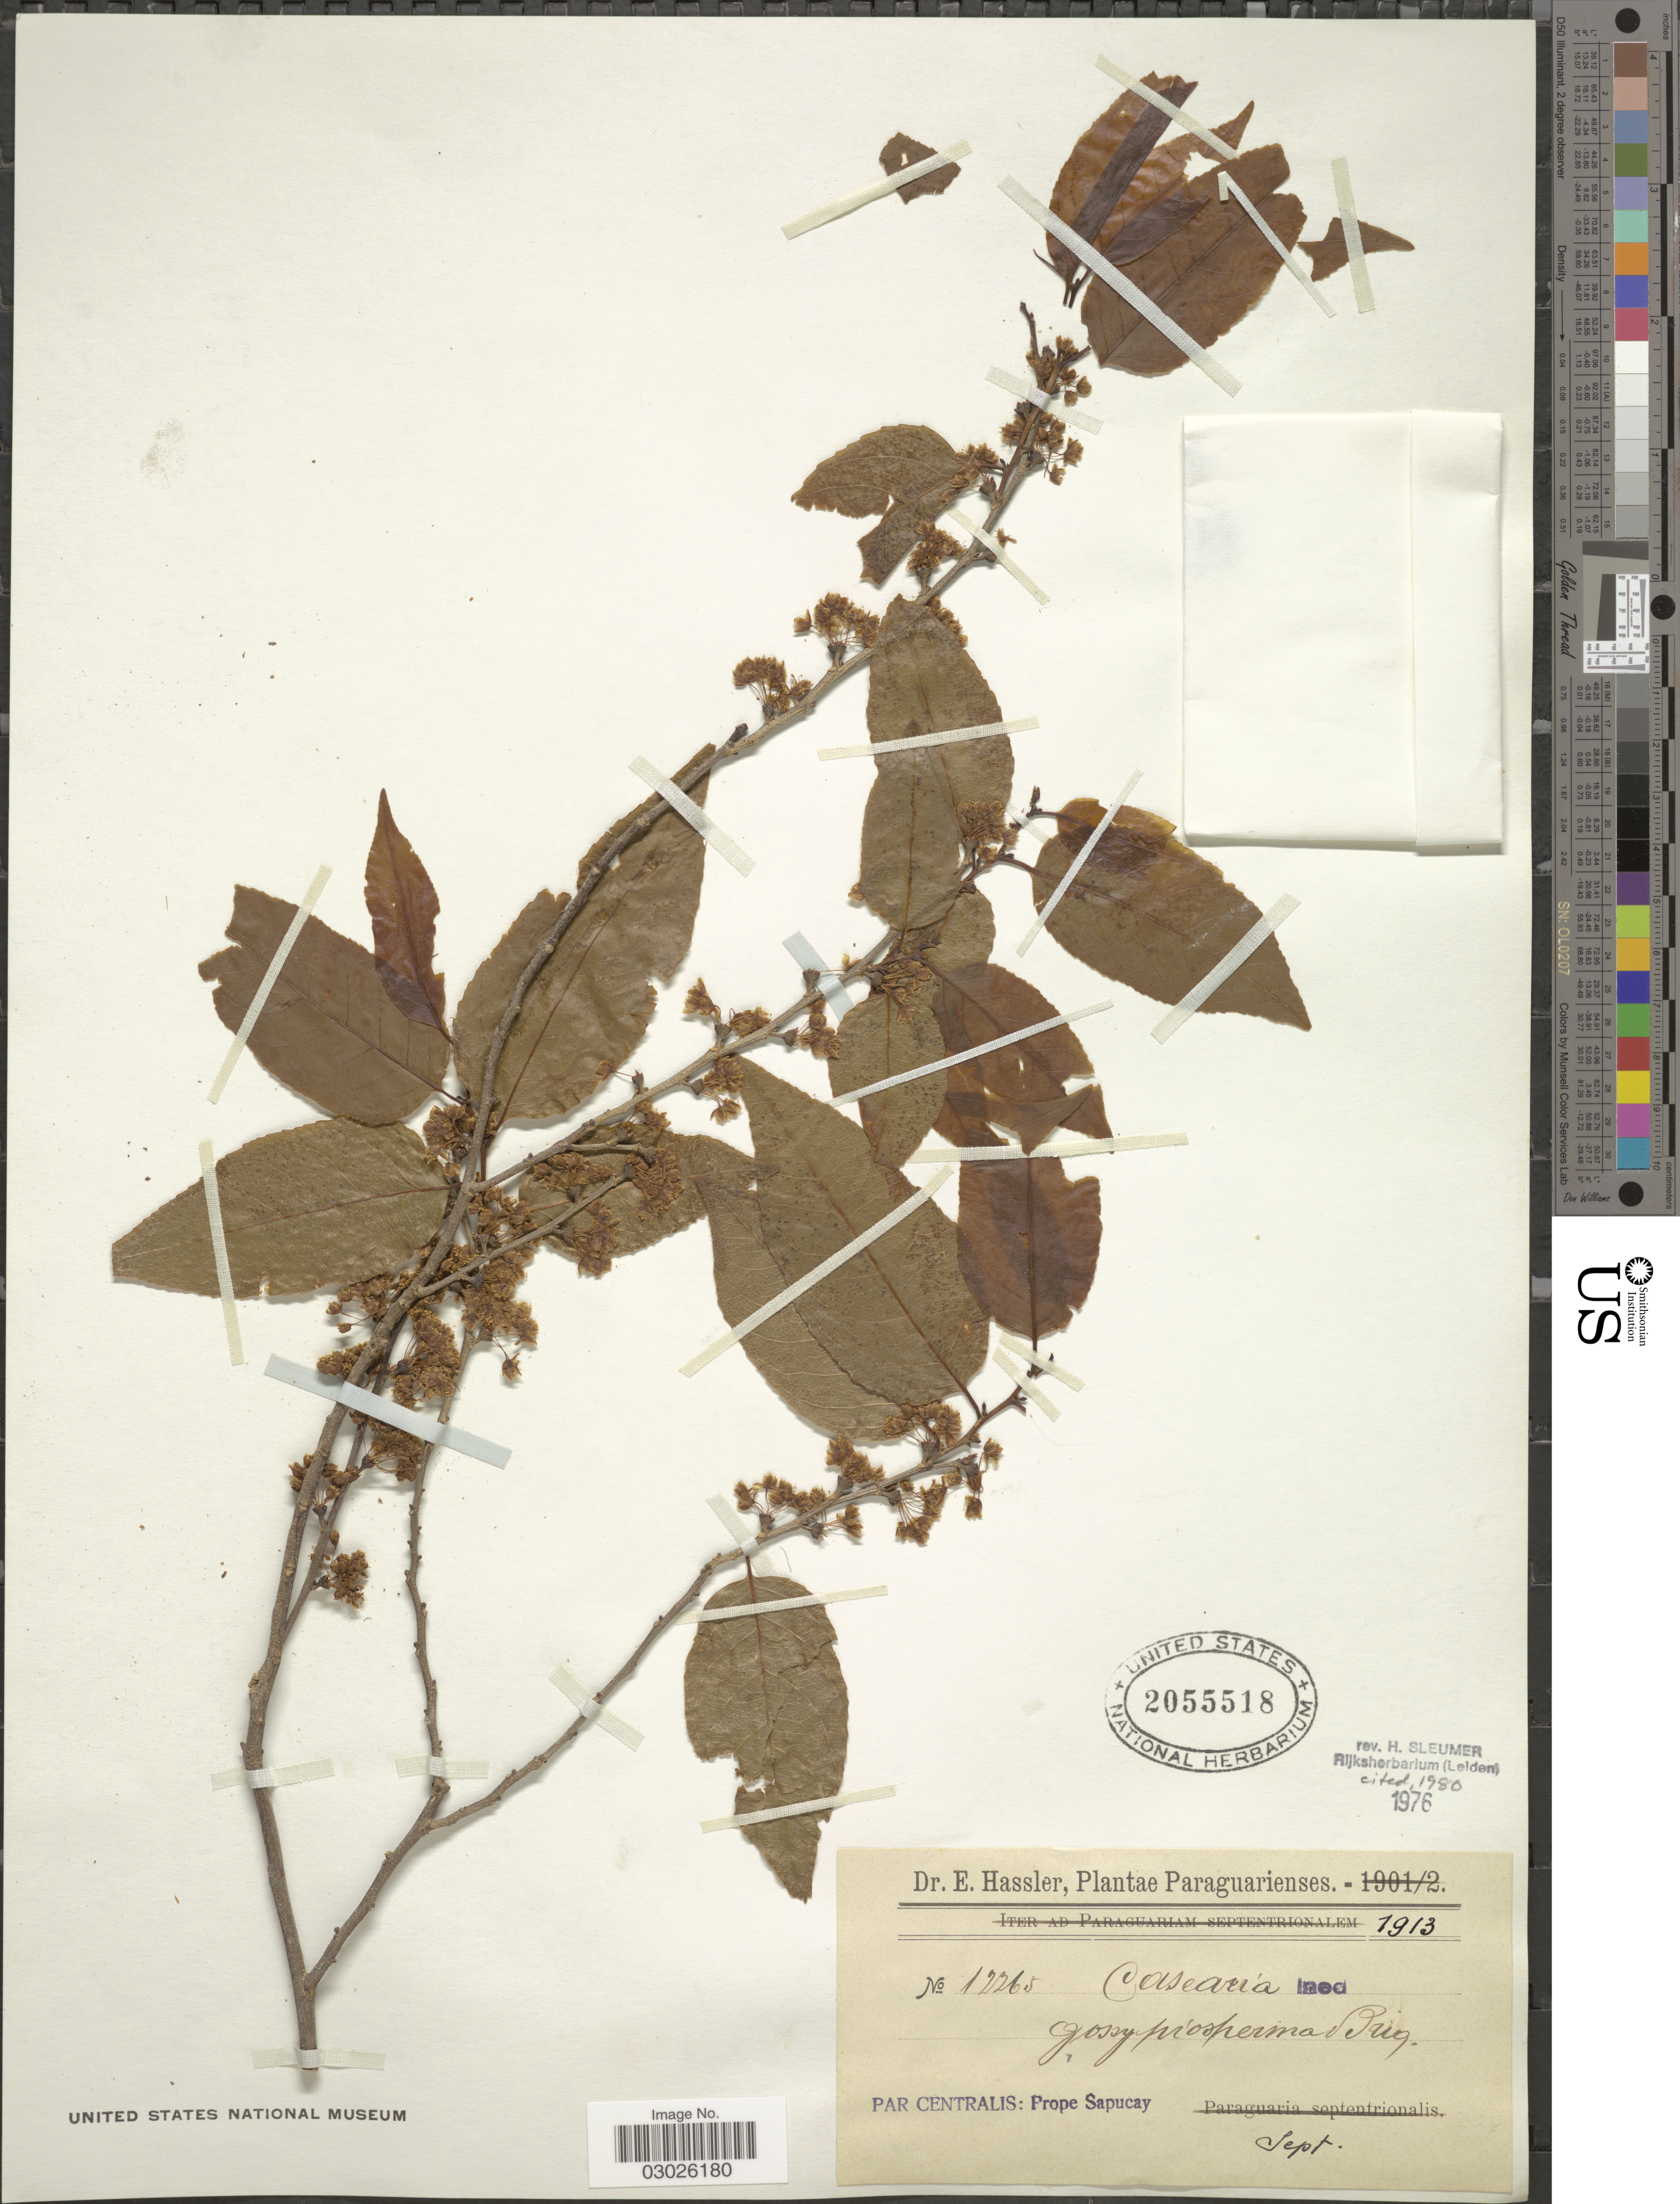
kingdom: Plantae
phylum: Tracheophyta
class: Magnoliopsida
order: Malpighiales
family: Salicaceae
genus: Casearia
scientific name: Casearia gossypiosperma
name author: Briq.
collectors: E. Hassler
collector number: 12265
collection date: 1913-09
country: Paraguay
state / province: Central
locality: Par Centralis: Prope Sapucay.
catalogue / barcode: US 2055518